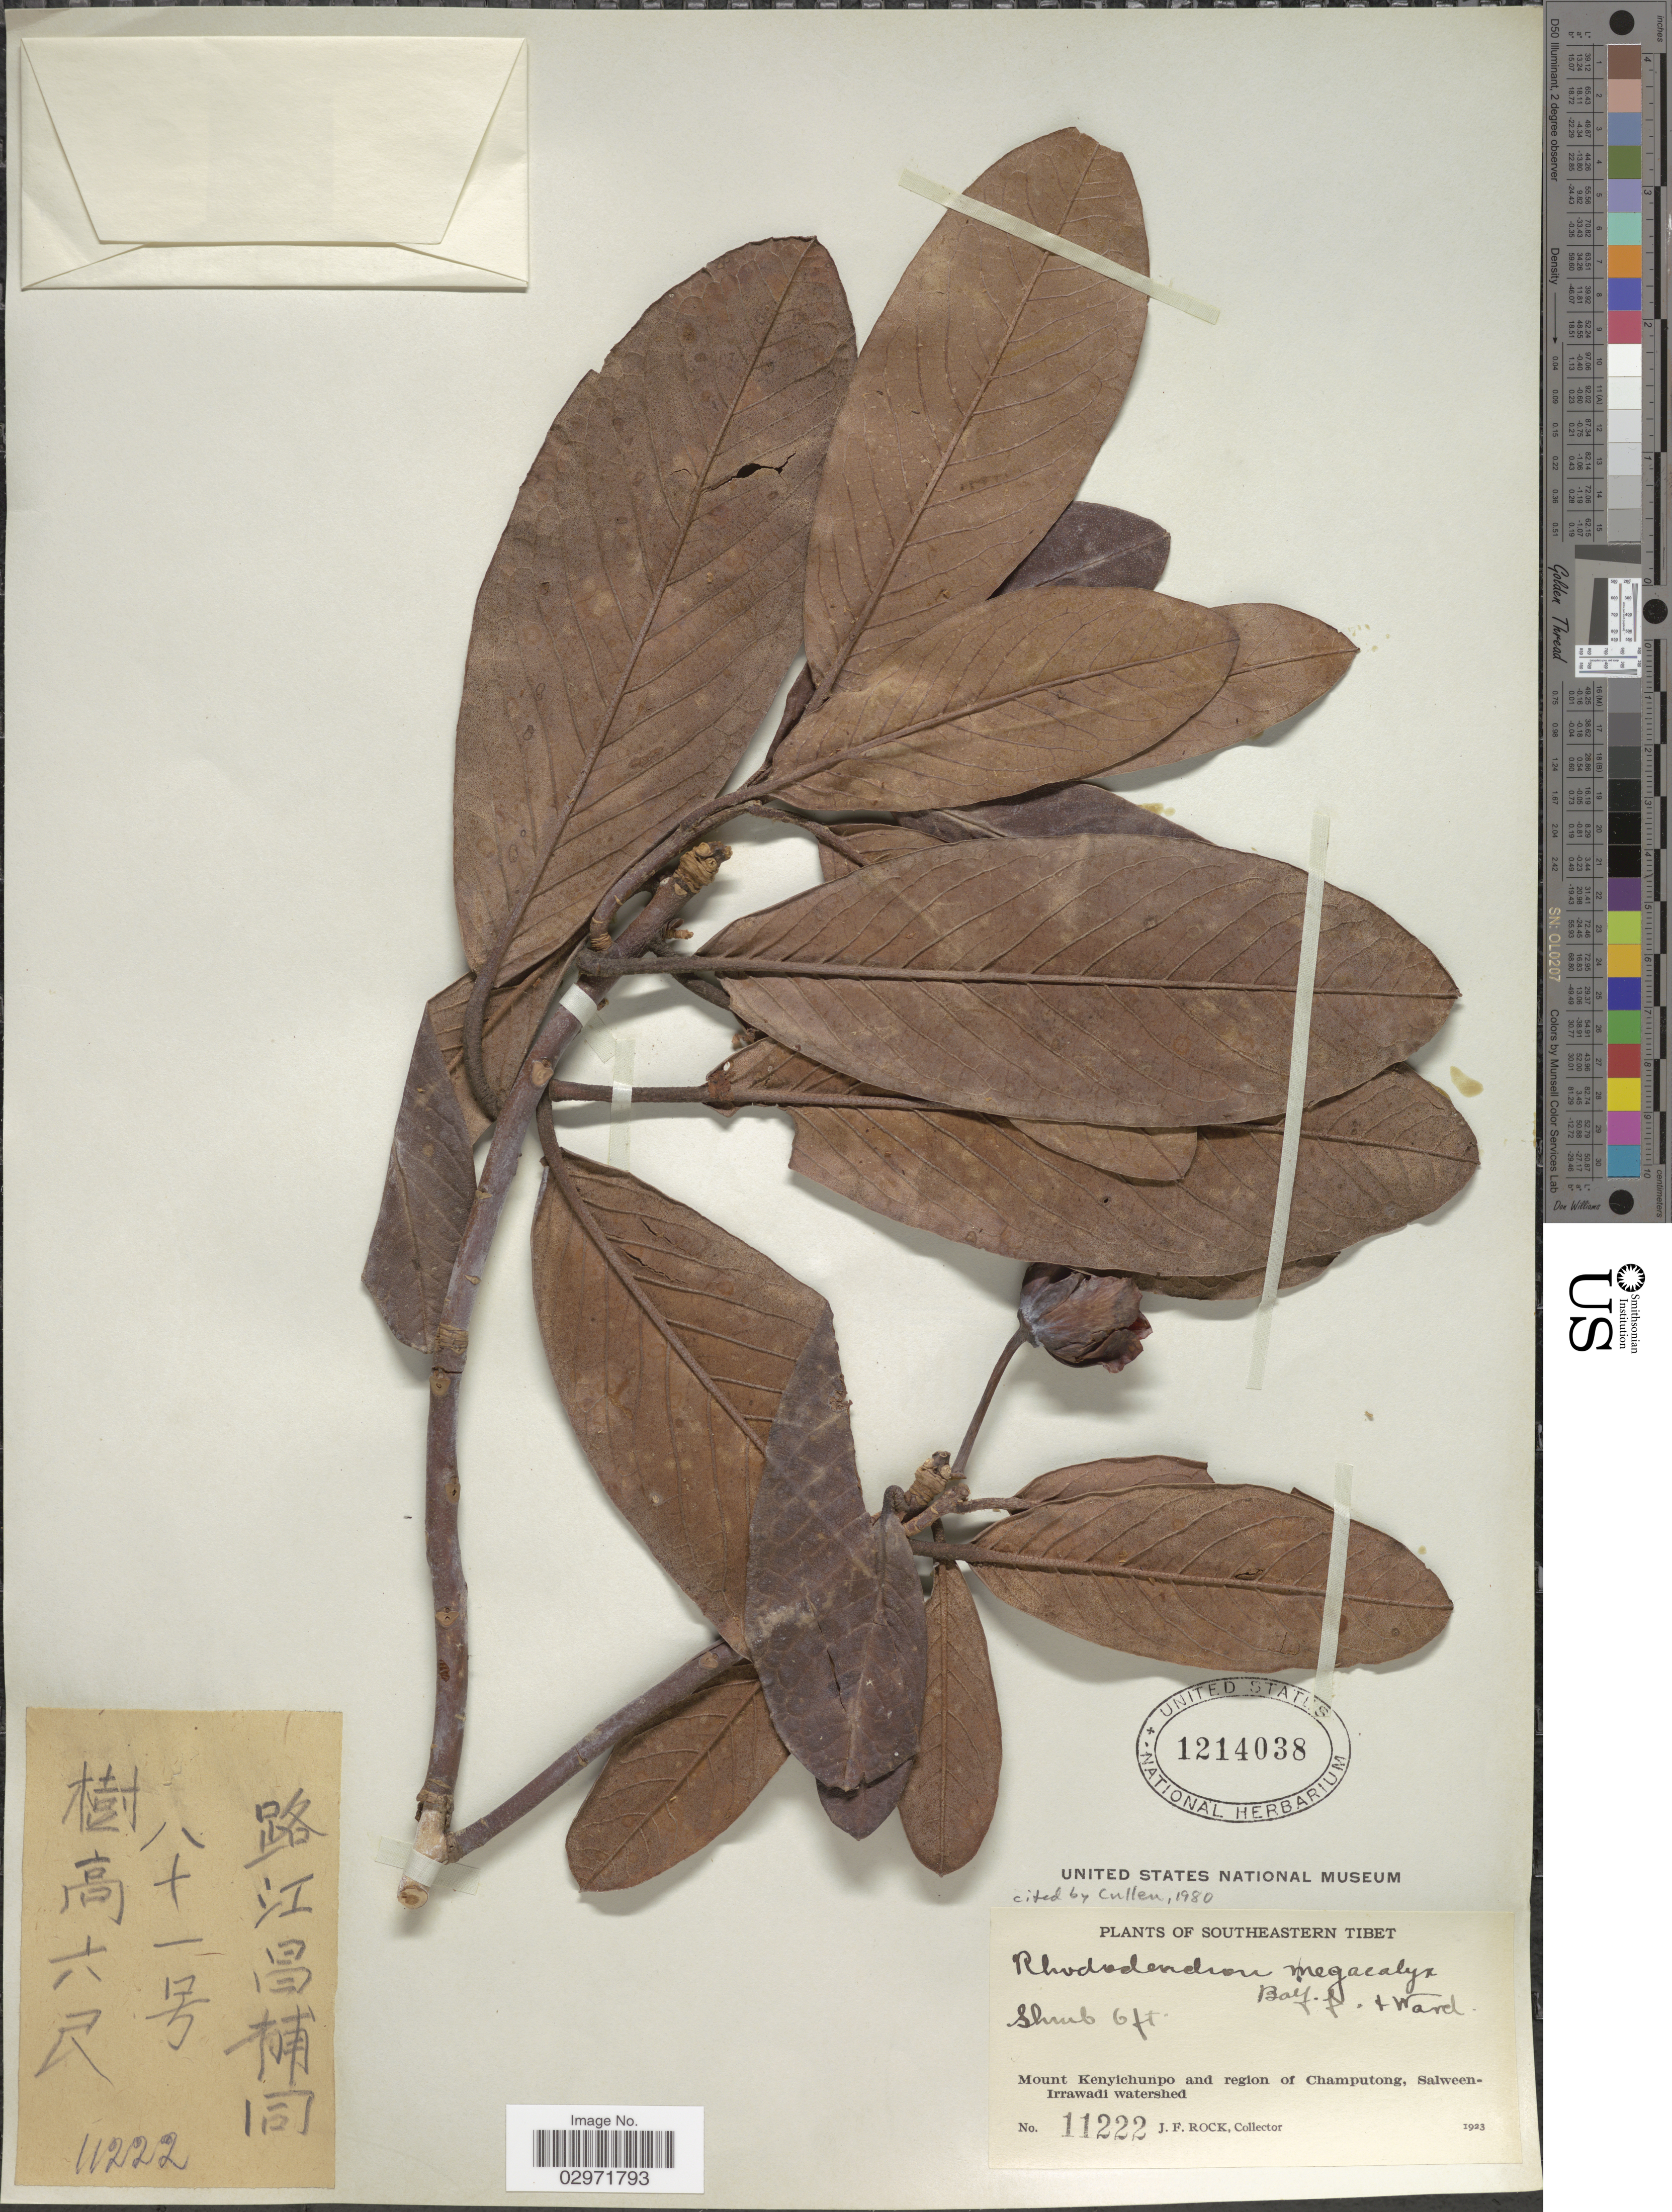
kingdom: Plantae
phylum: Tracheophyta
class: Magnoliopsida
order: Ericales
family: Ericaceae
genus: Rhododendron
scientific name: Rhododendron megacalyx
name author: Balf. f. & Ward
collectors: J. Rock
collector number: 11222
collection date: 1923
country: China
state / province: Xizang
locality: Southeastern Tibet. Mount Kenyichunpo and region of Champutong, Salween-Irrawadi watershed.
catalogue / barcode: US 1214038